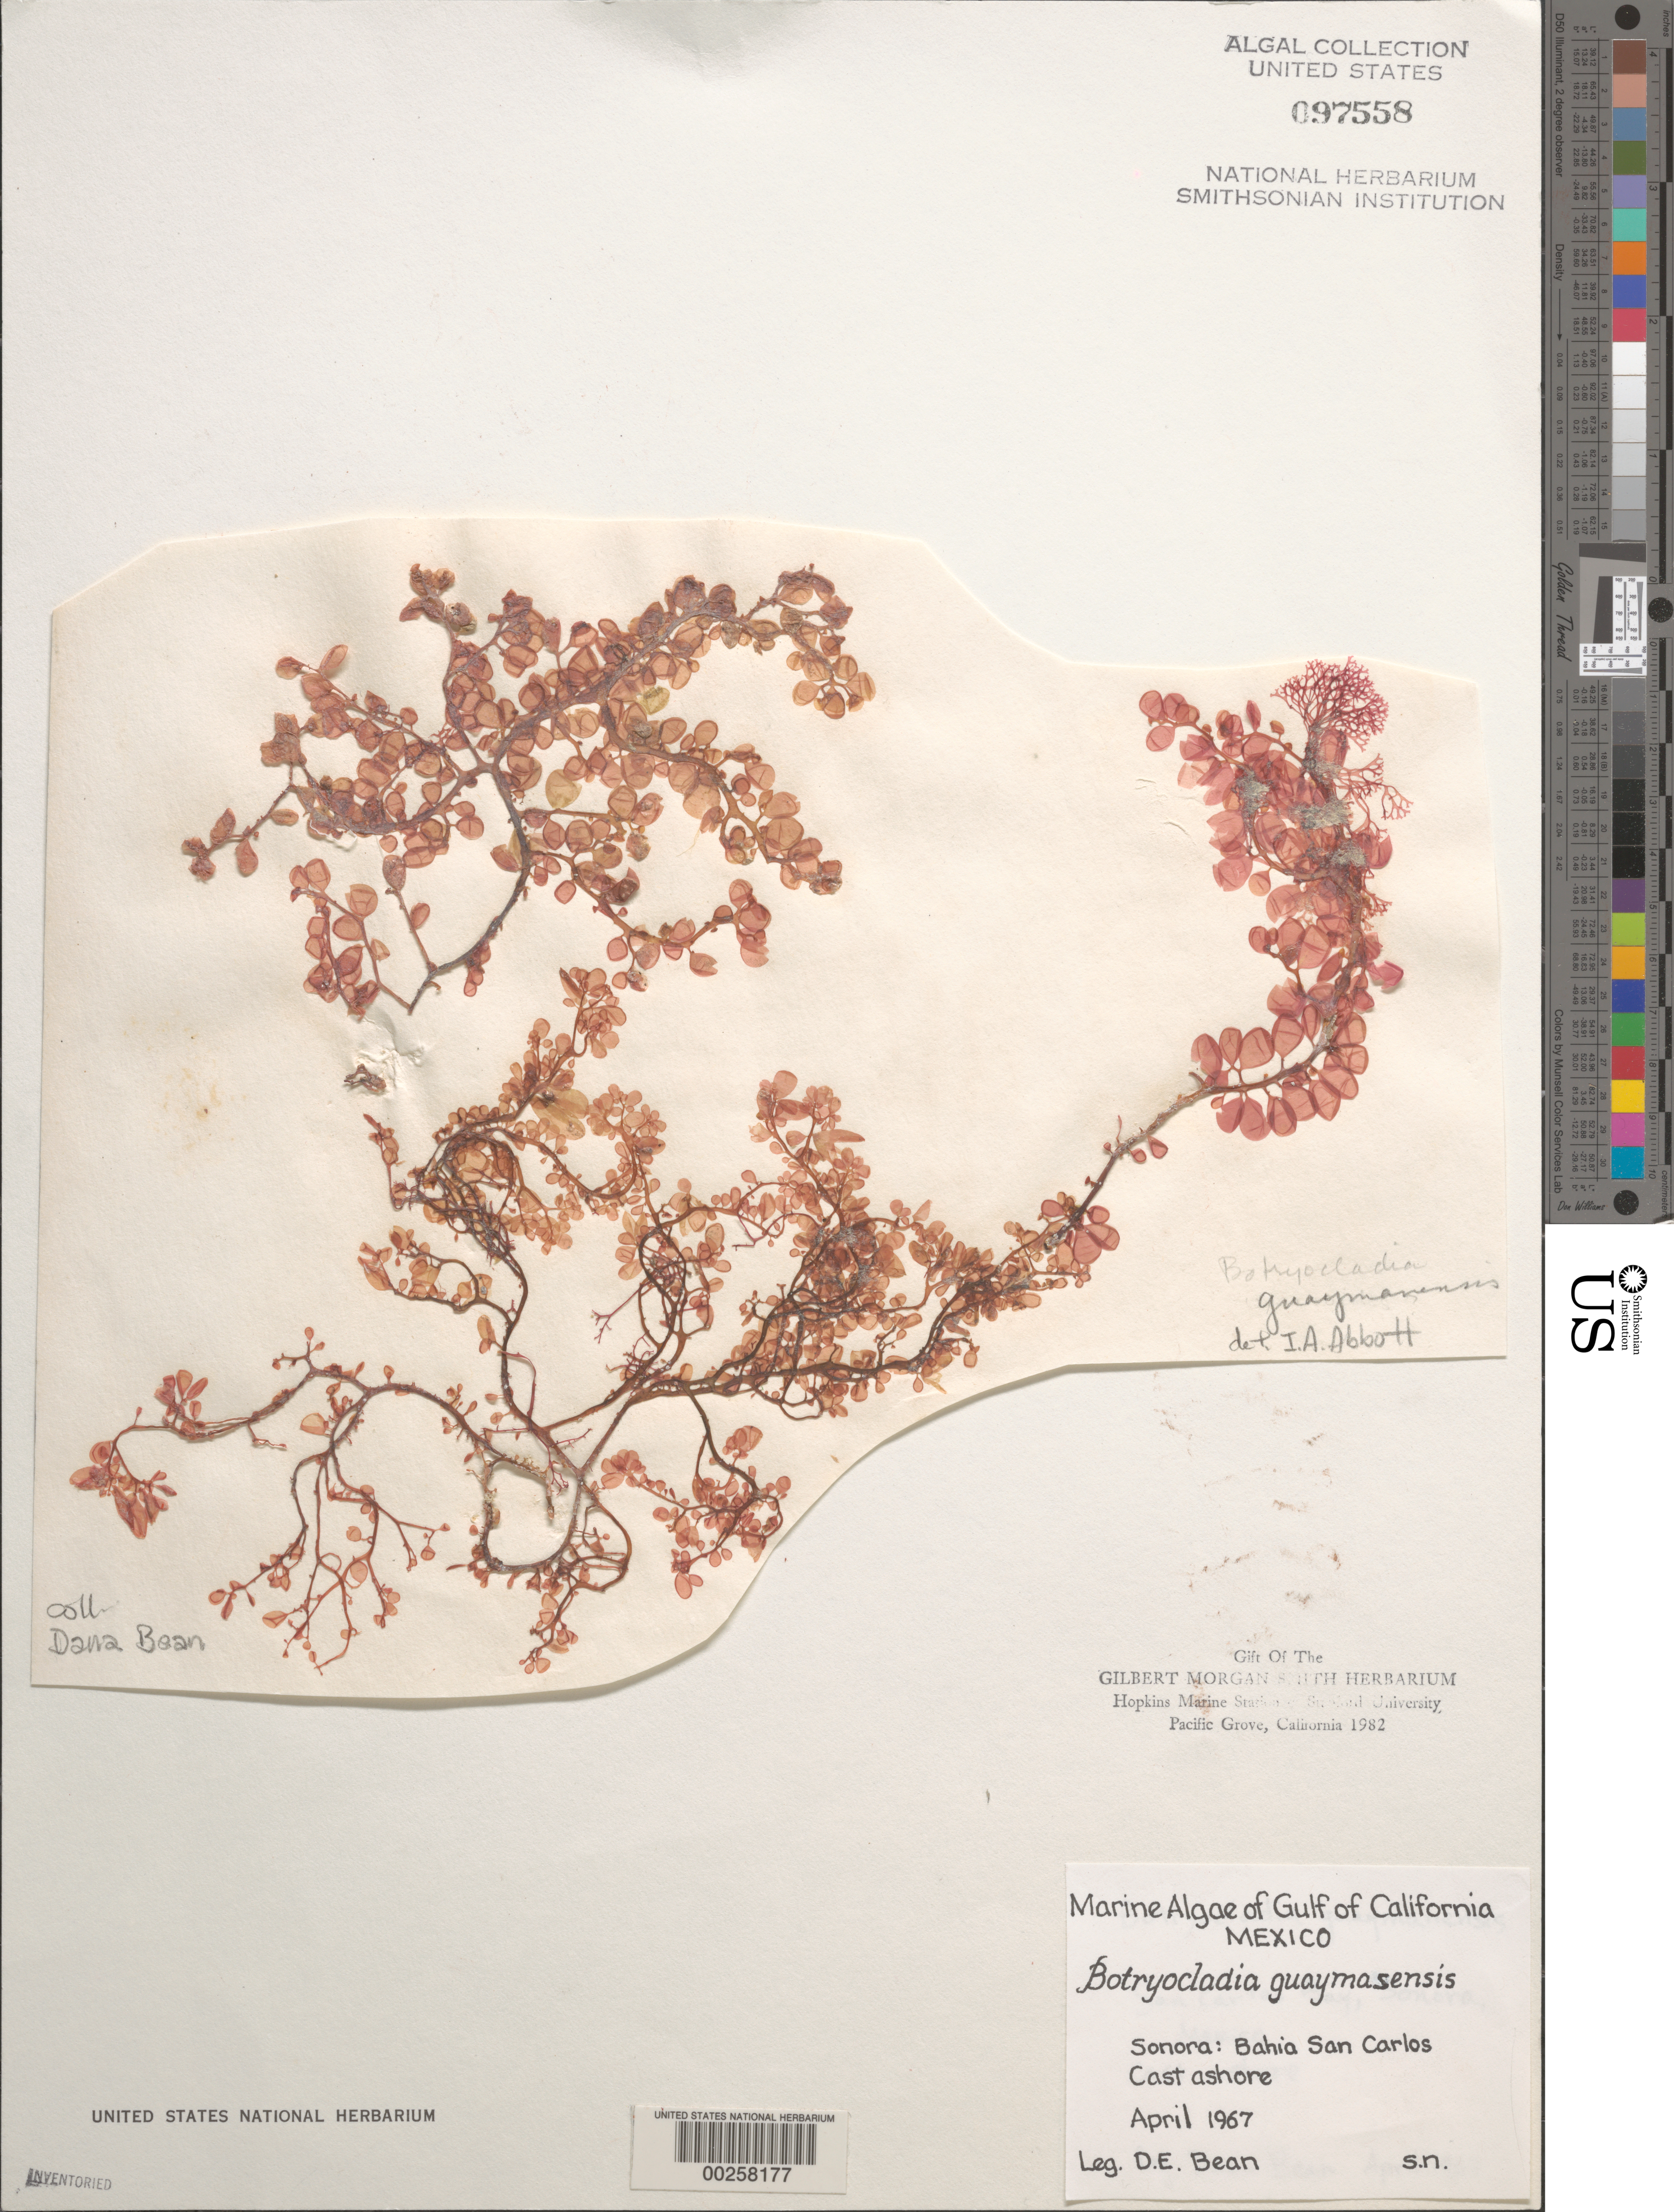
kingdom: Plantae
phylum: Rhodophyta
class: Florideophyceae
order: Rhodymeniales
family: Rhodymeniaceae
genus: Botryocladia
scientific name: Botryocladia guaymasensis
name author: E.Y. Dawson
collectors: D. Bean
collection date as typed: Apr 1967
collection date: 1967-04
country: Mexico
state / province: Sonora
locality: Bahia San Carlos (San Carlos Bay)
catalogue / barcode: US 97558